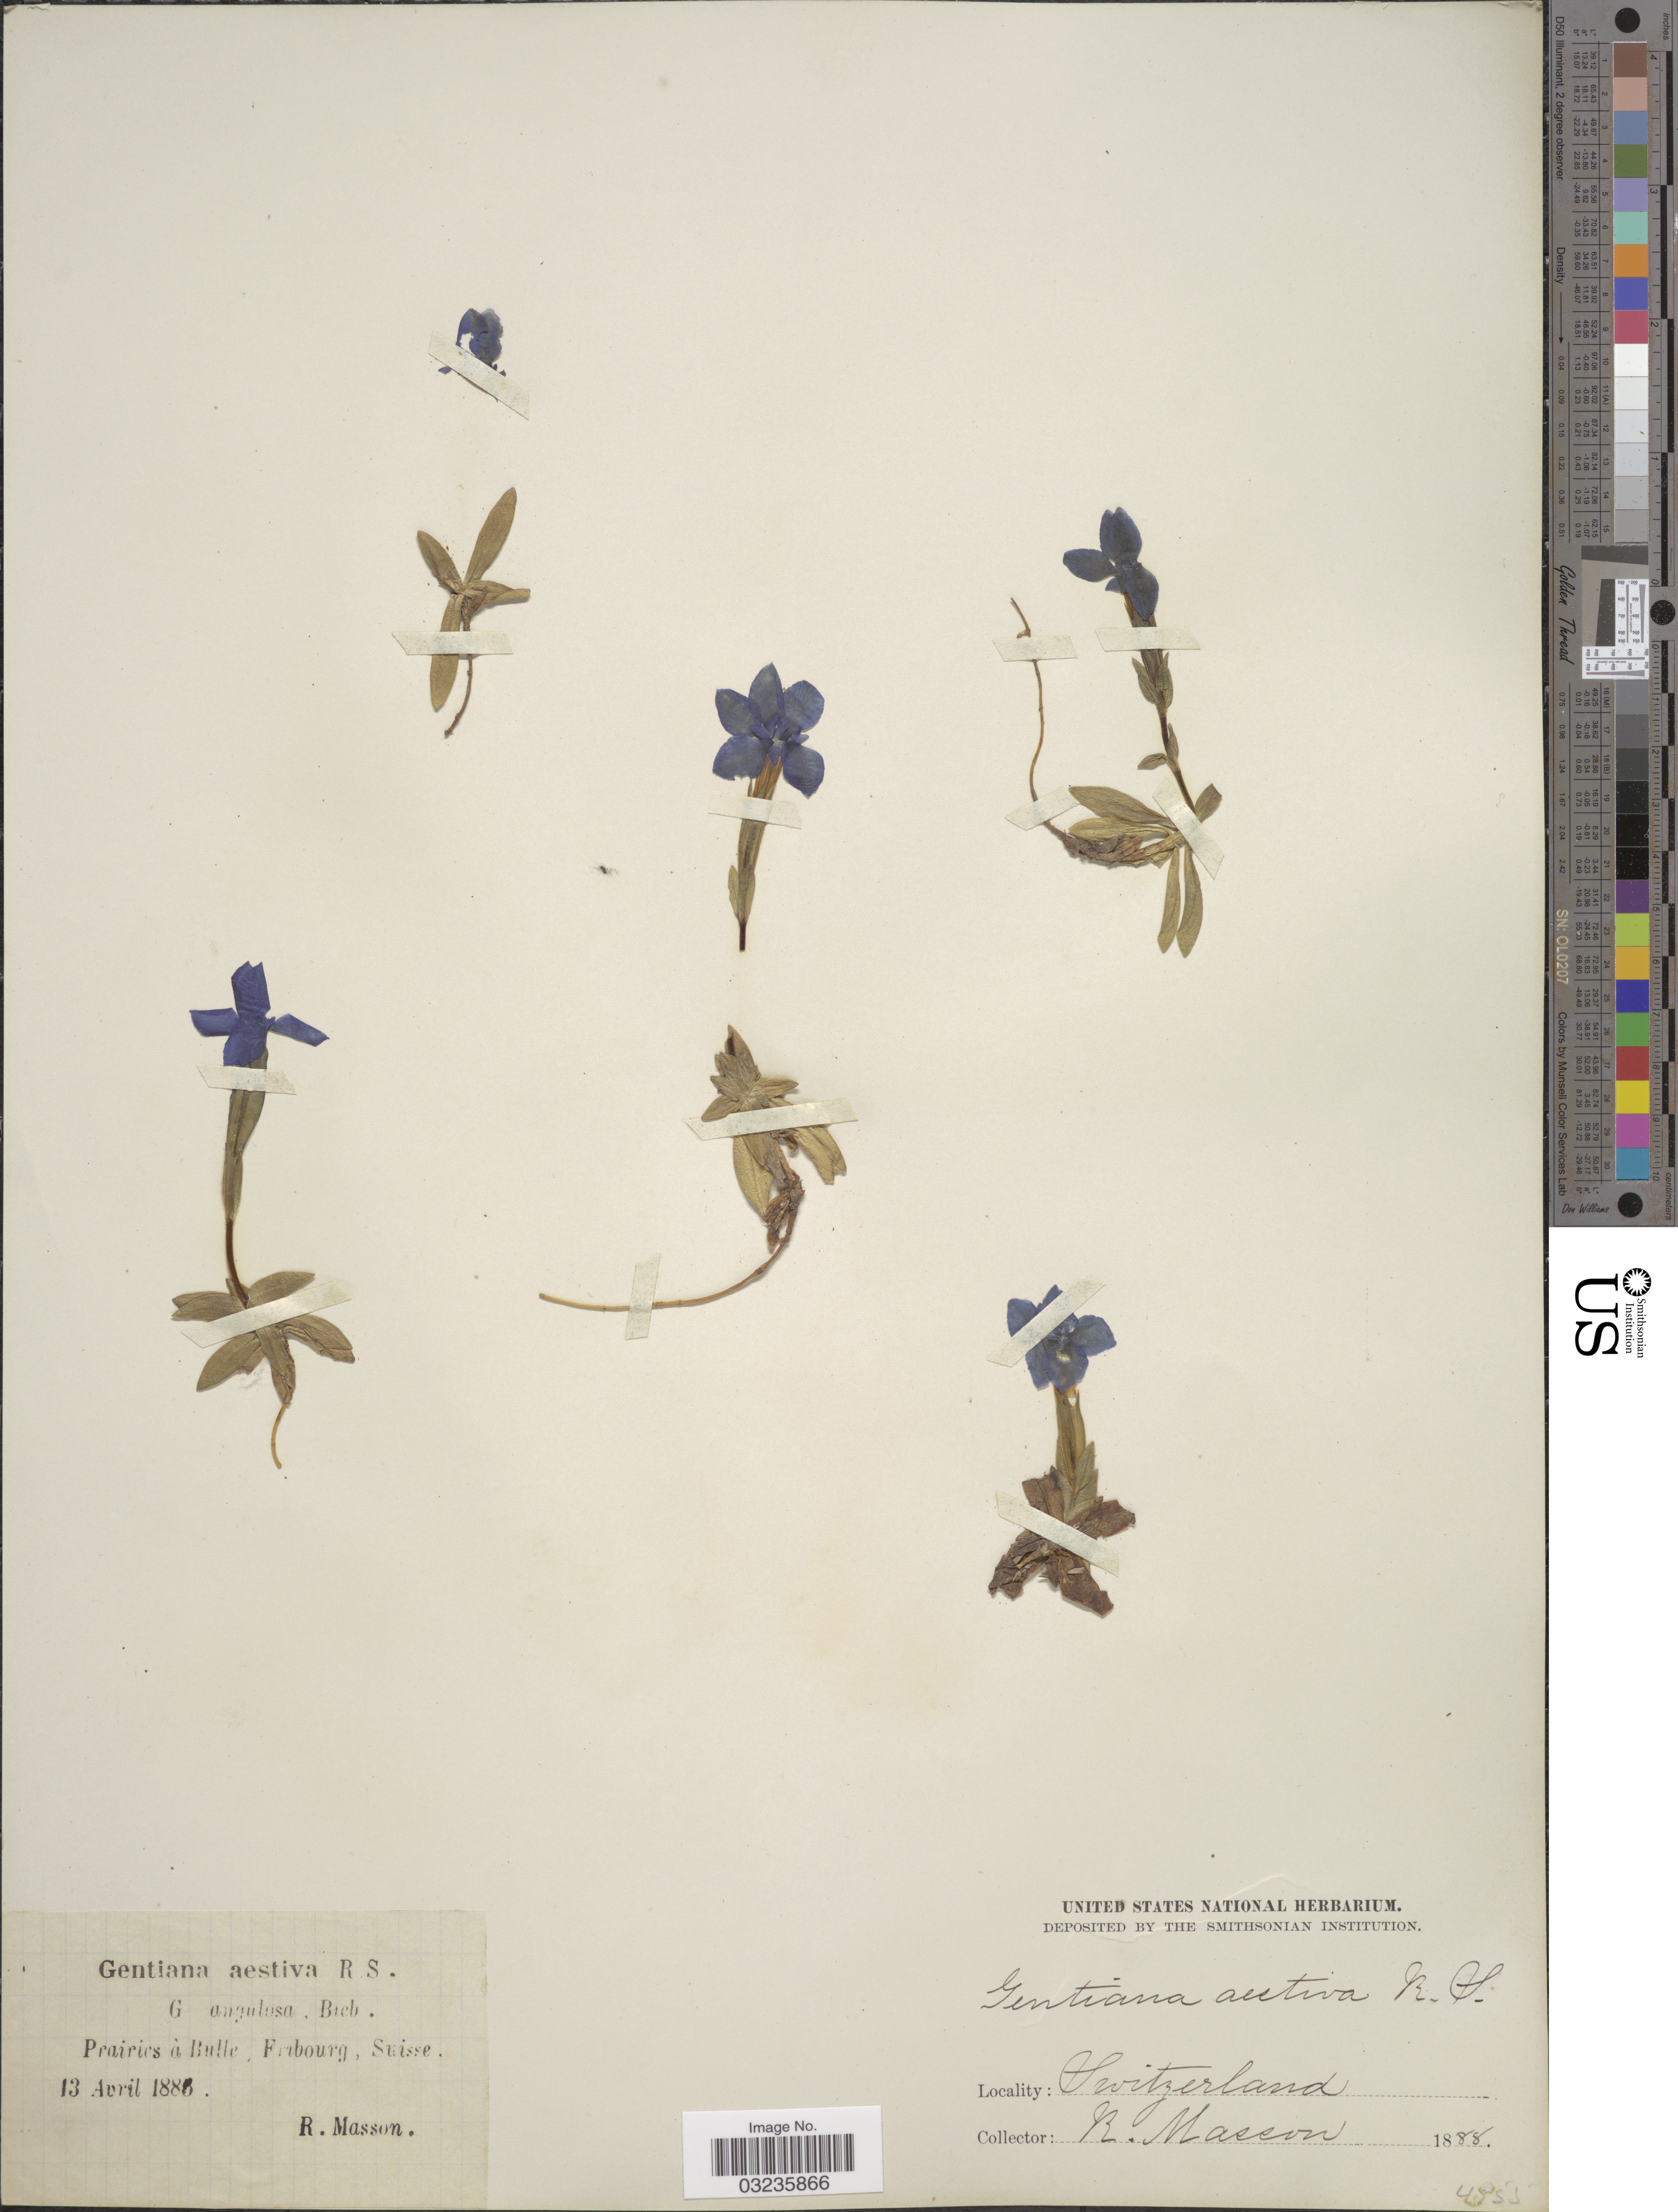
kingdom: Plantae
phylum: Tracheophyta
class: Magnoliopsida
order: Gentianales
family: Gentianaceae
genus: Gentiana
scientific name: Gentiana aestiva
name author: Schult.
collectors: R. Masson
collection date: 1888-04-13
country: Switzerland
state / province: Fribourg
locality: Prairies à Bulle.